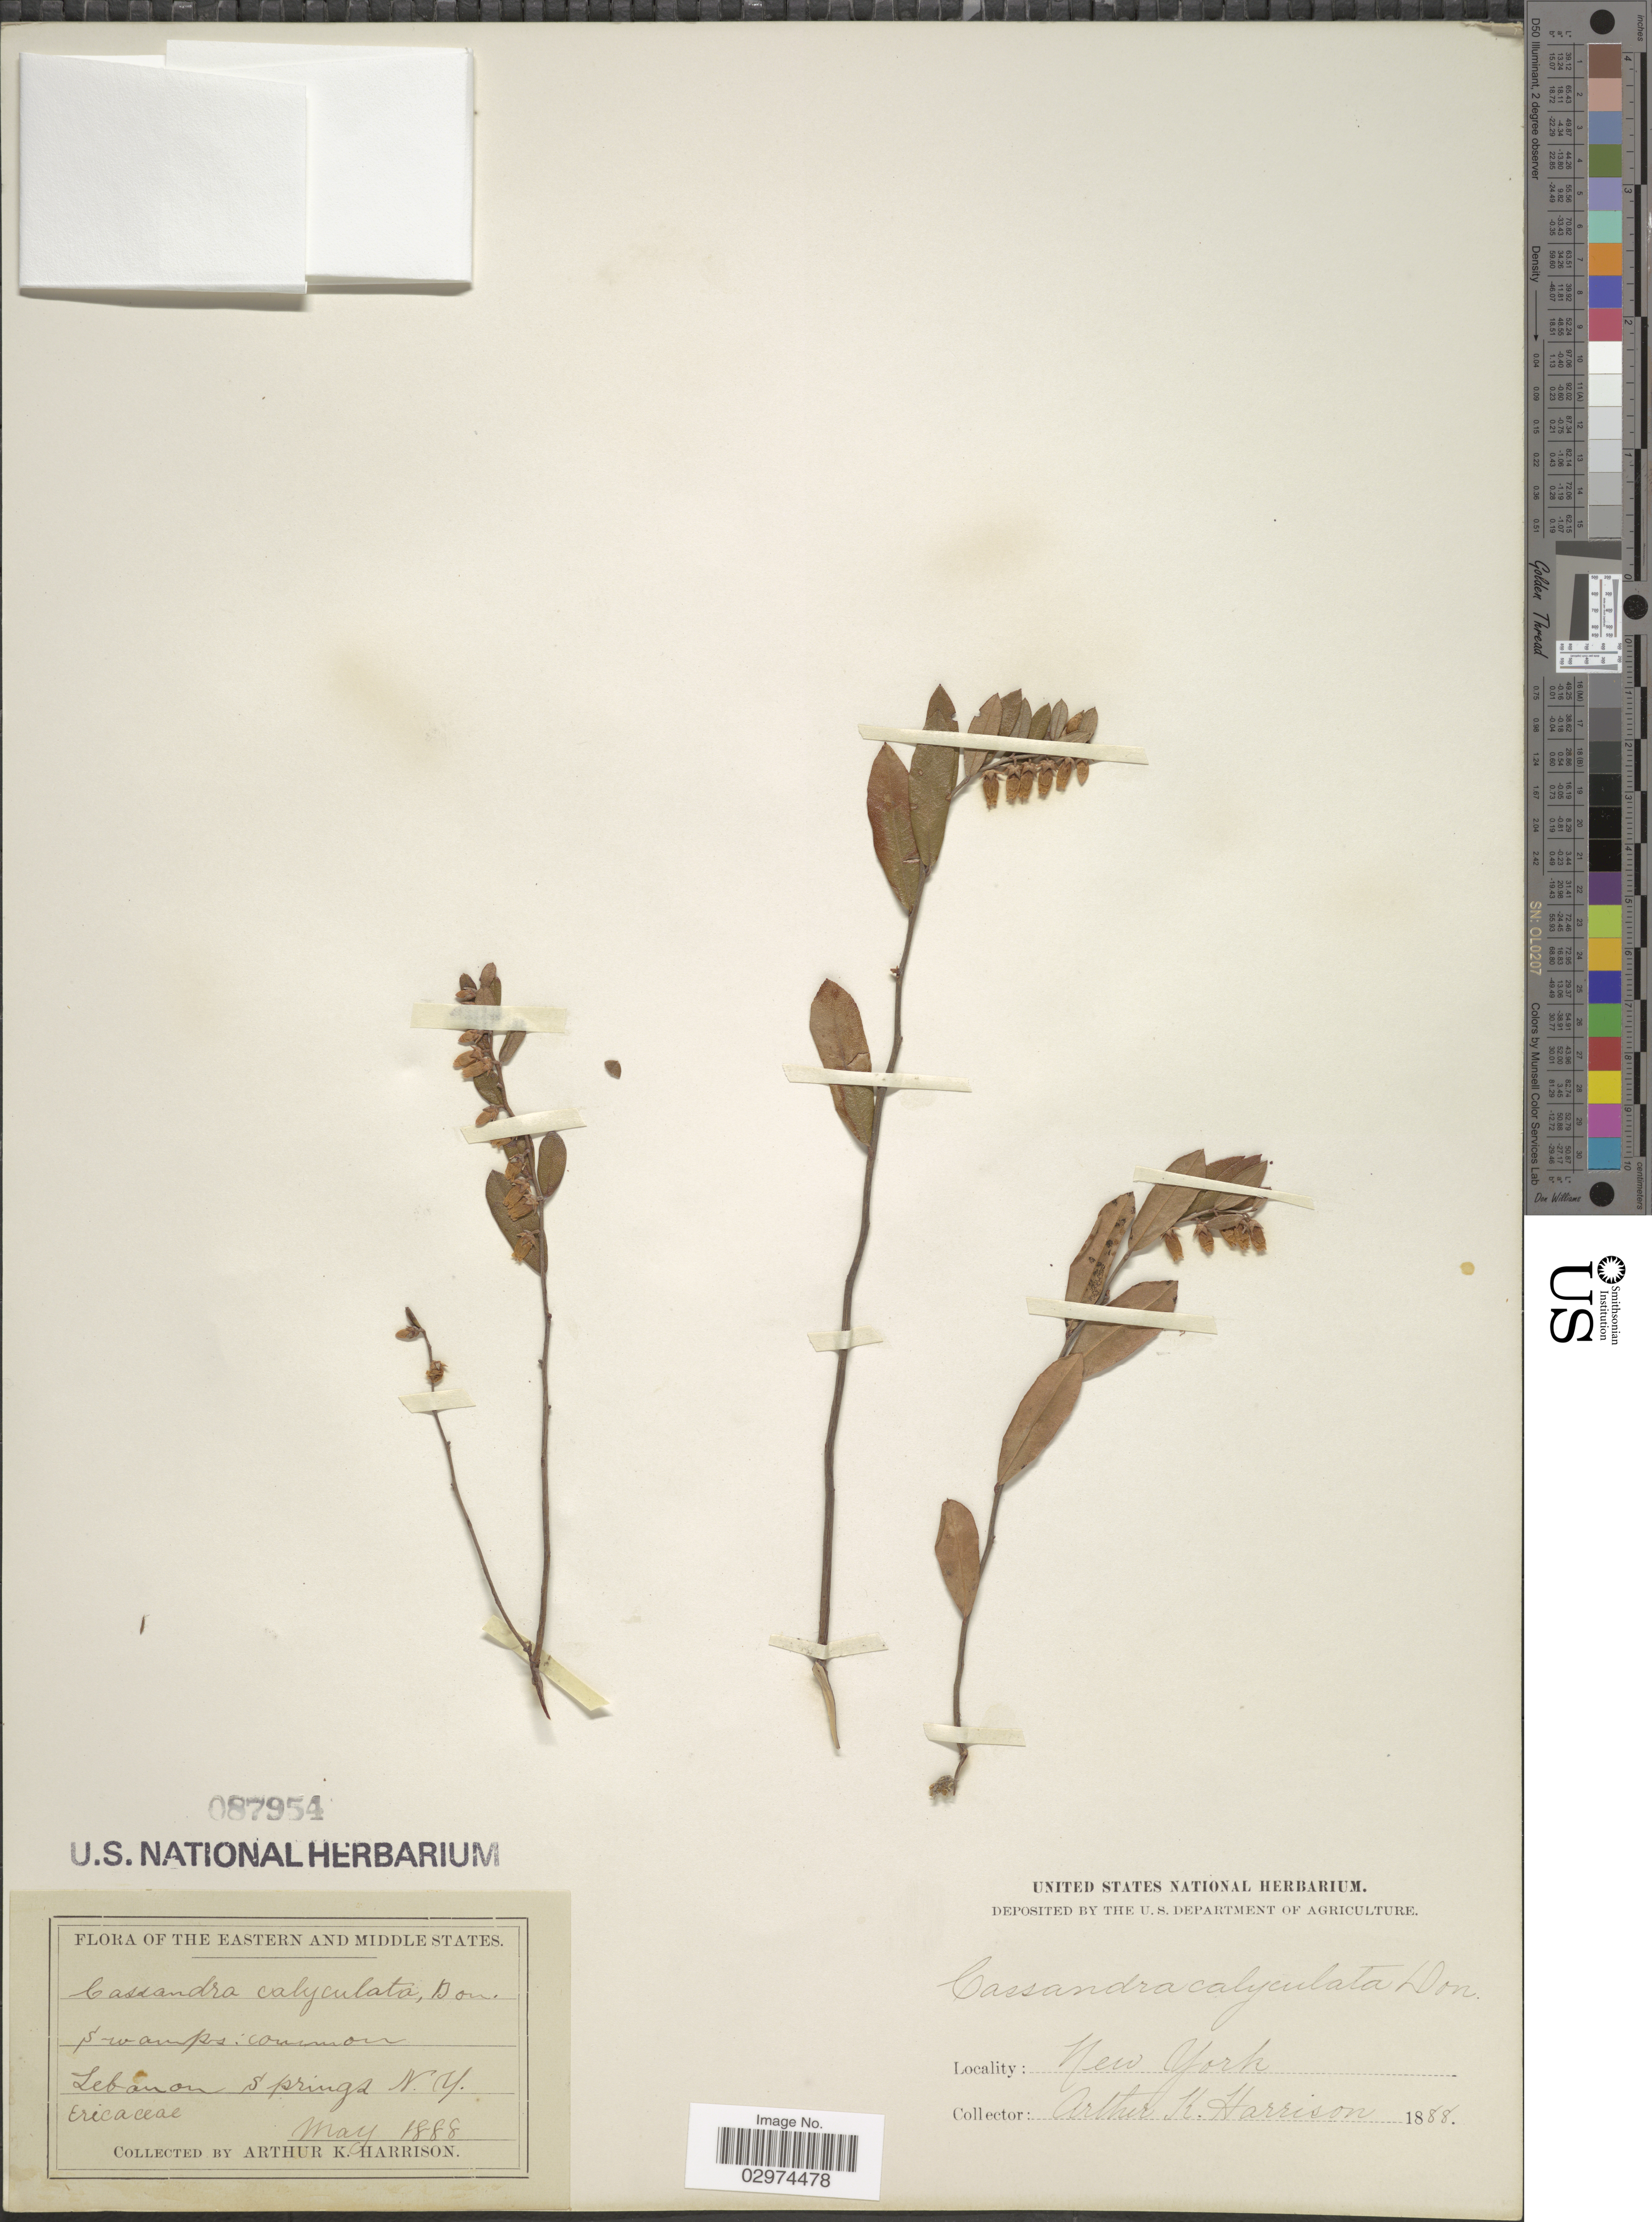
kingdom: Plantae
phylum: Tracheophyta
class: Magnoliopsida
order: Ericales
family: Ericaceae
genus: Chamaedaphne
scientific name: Chamaedaphne calyculata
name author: (L.) Moench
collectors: A. K. Harrison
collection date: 1888-05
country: United States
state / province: New York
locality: Lebanon Springs.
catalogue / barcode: US 87954